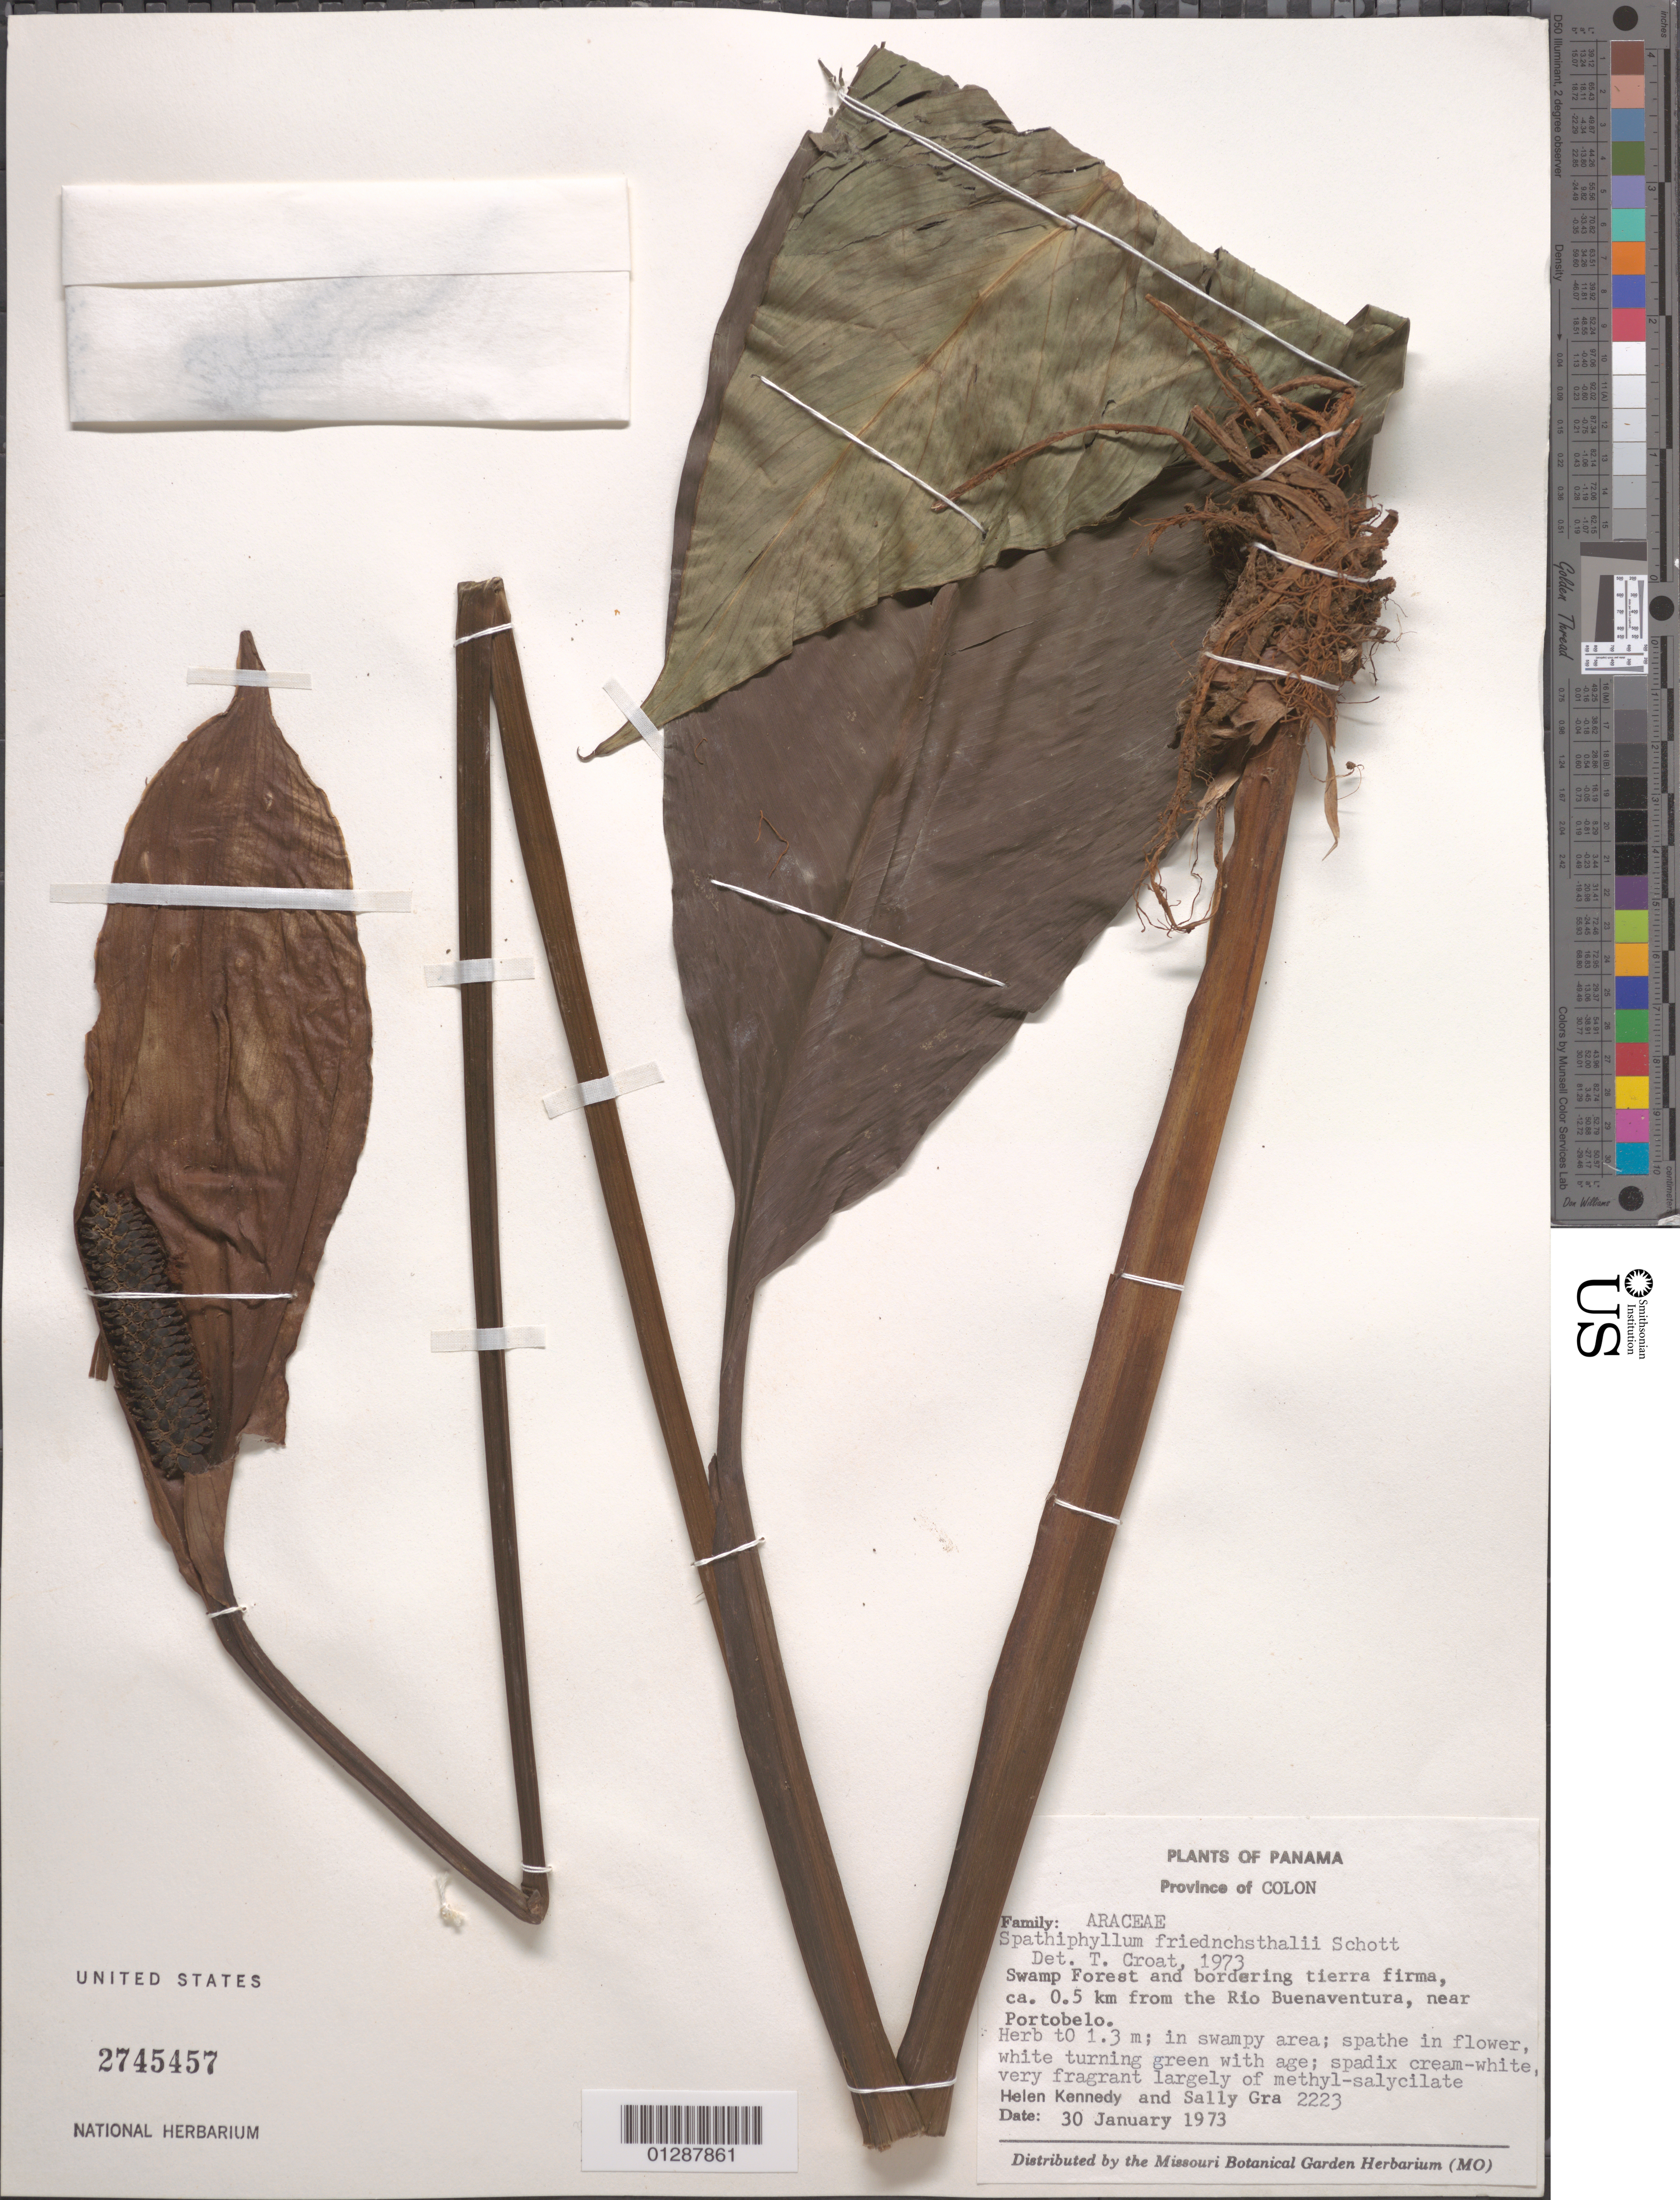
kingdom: Plantae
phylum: Tracheophyta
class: Liliopsida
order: Alismatales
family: Araceae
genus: Spathiphyllum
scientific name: Spathiphyllum friedrichsthalii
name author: Schott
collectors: H. Kennedy & S. Gra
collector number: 2223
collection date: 1973-01-30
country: Panama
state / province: Colón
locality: Swamp Forest and bordering tierra firma, ca. 0.5 km from the Rio Buenaventura, near Portobelo.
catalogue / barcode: US 2745457